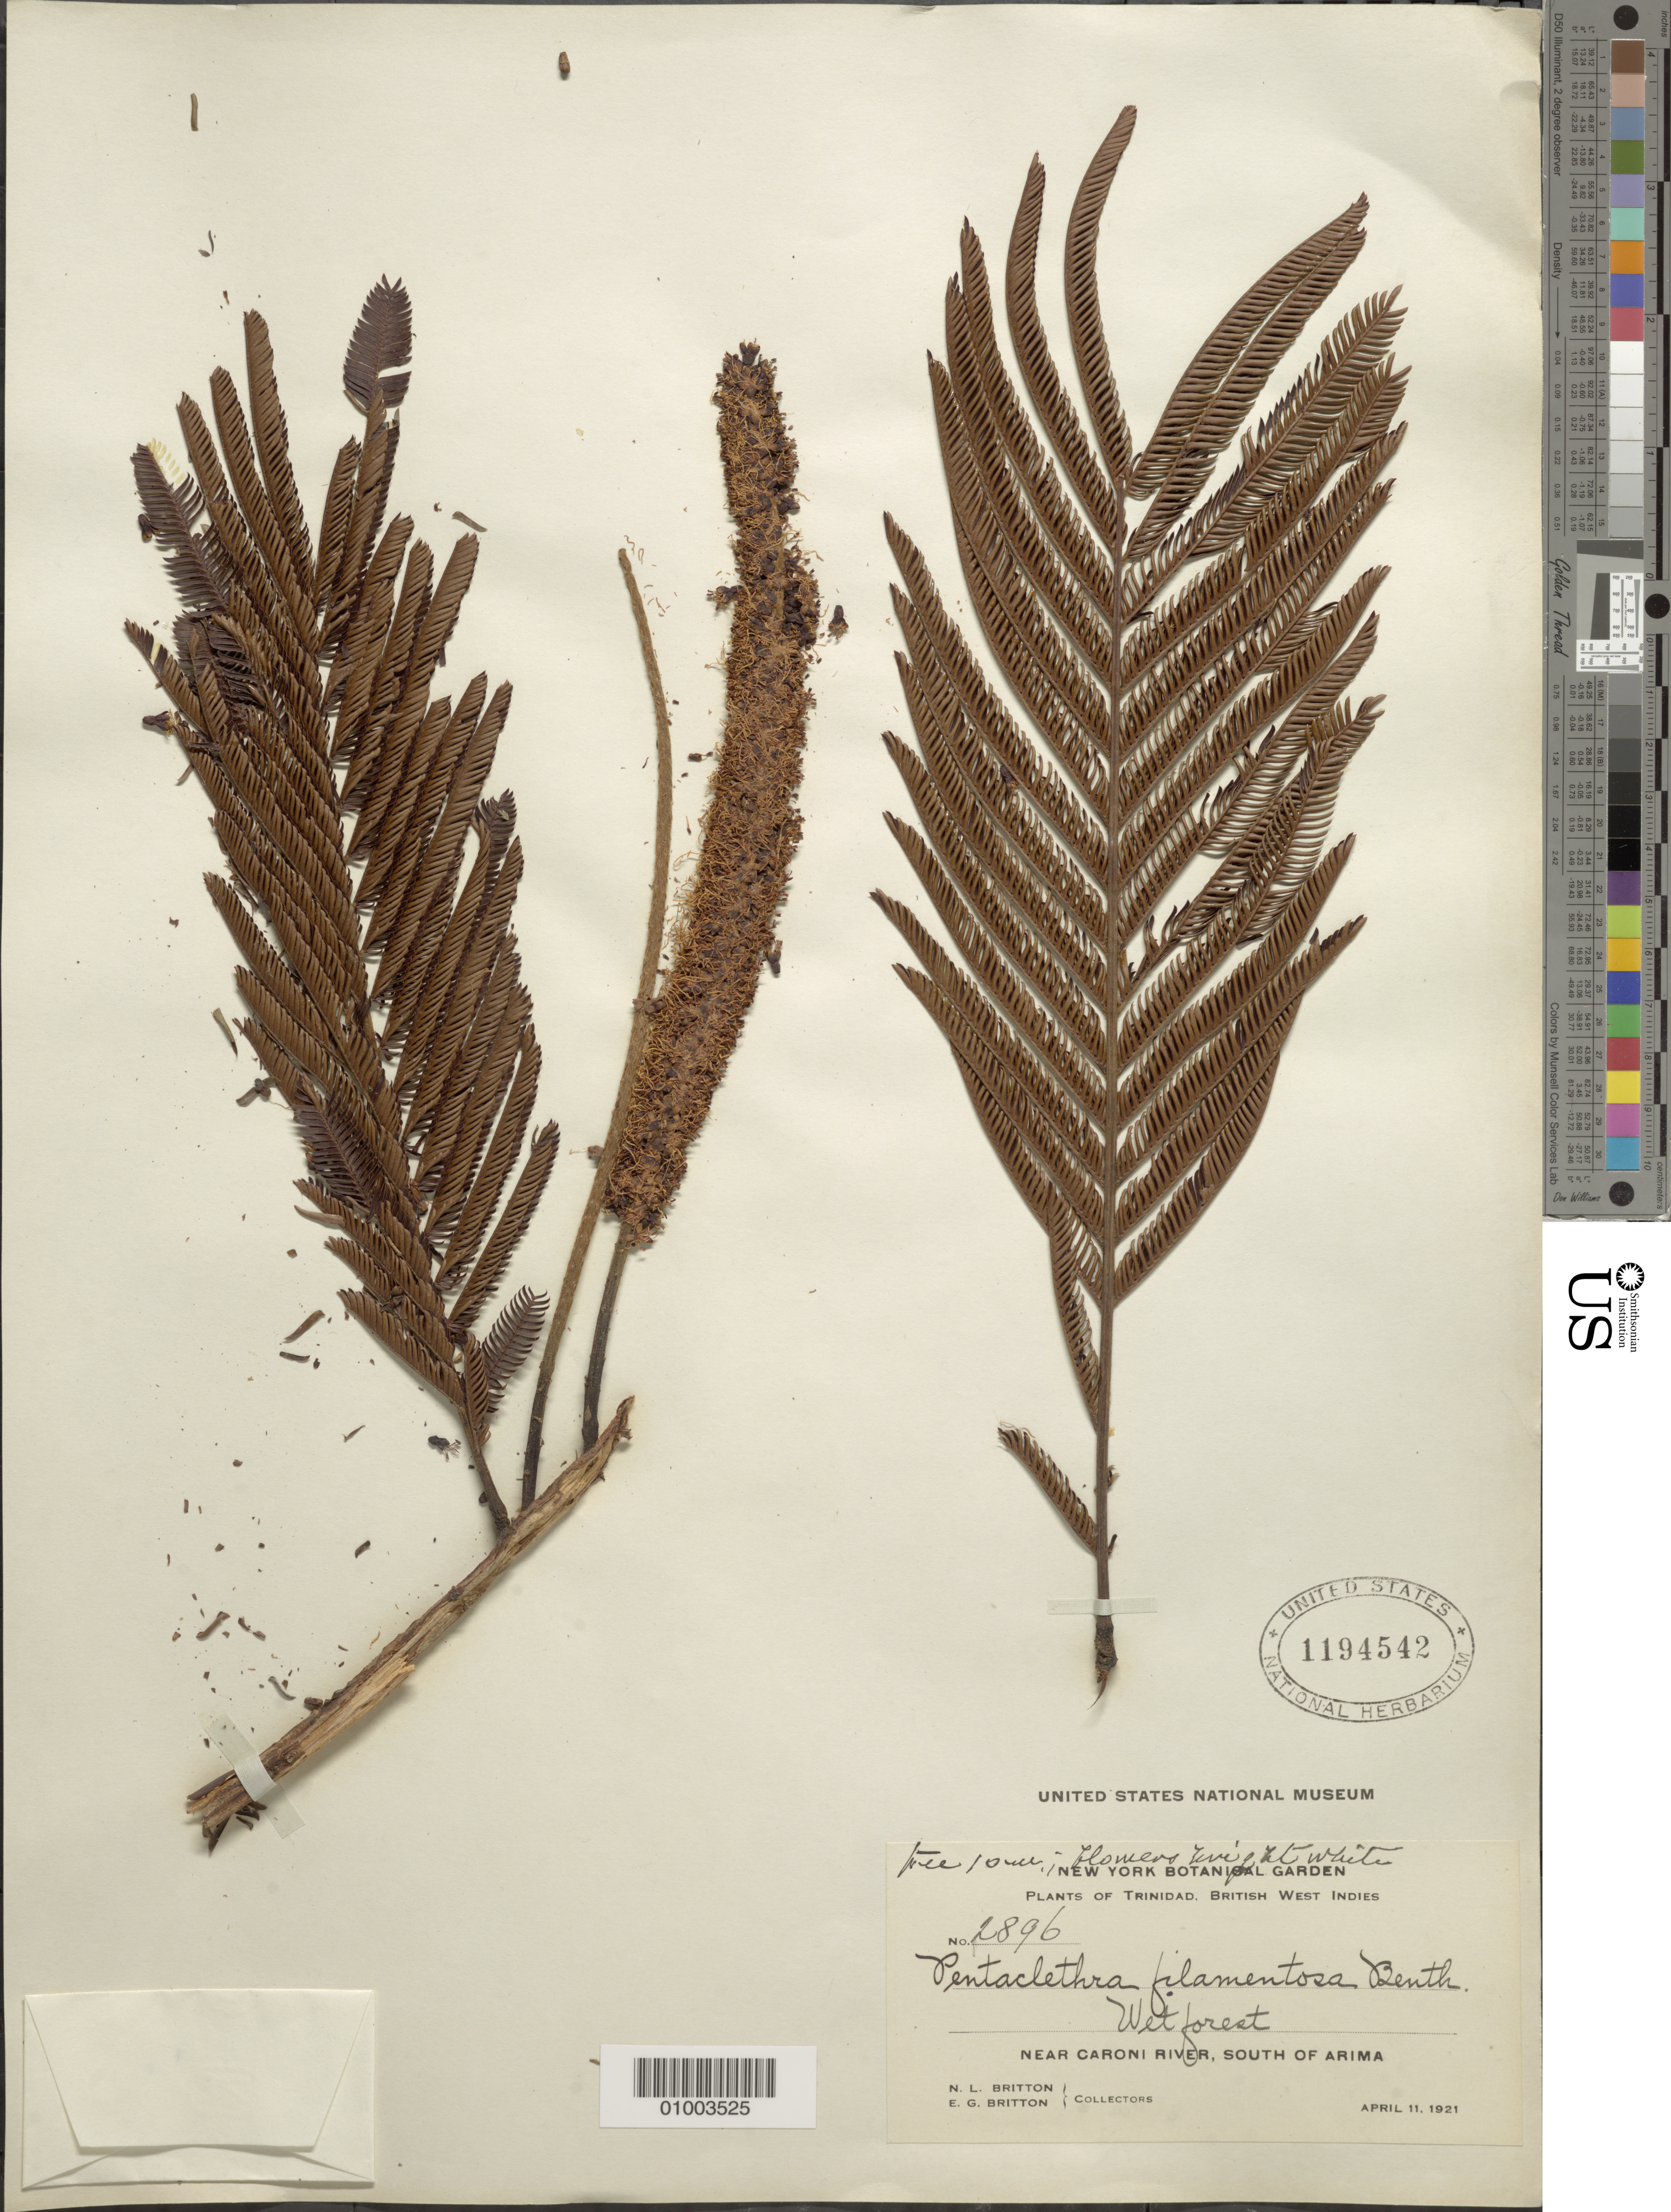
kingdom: Plantae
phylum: Tracheophyta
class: Magnoliopsida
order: Fabales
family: Fabaceae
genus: Pentaclethra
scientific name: Pentaclethra macroloba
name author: (Willd.) Kuntze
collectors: N. Britton & E. G. Britton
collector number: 1896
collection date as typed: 11 Apr 1921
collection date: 1921-04-11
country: Trinidad and Tobago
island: Trinidad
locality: Near Caroni River, south of Arima. Tree 10m. Flowers white.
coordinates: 0 N, 0 E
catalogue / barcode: US 1194542